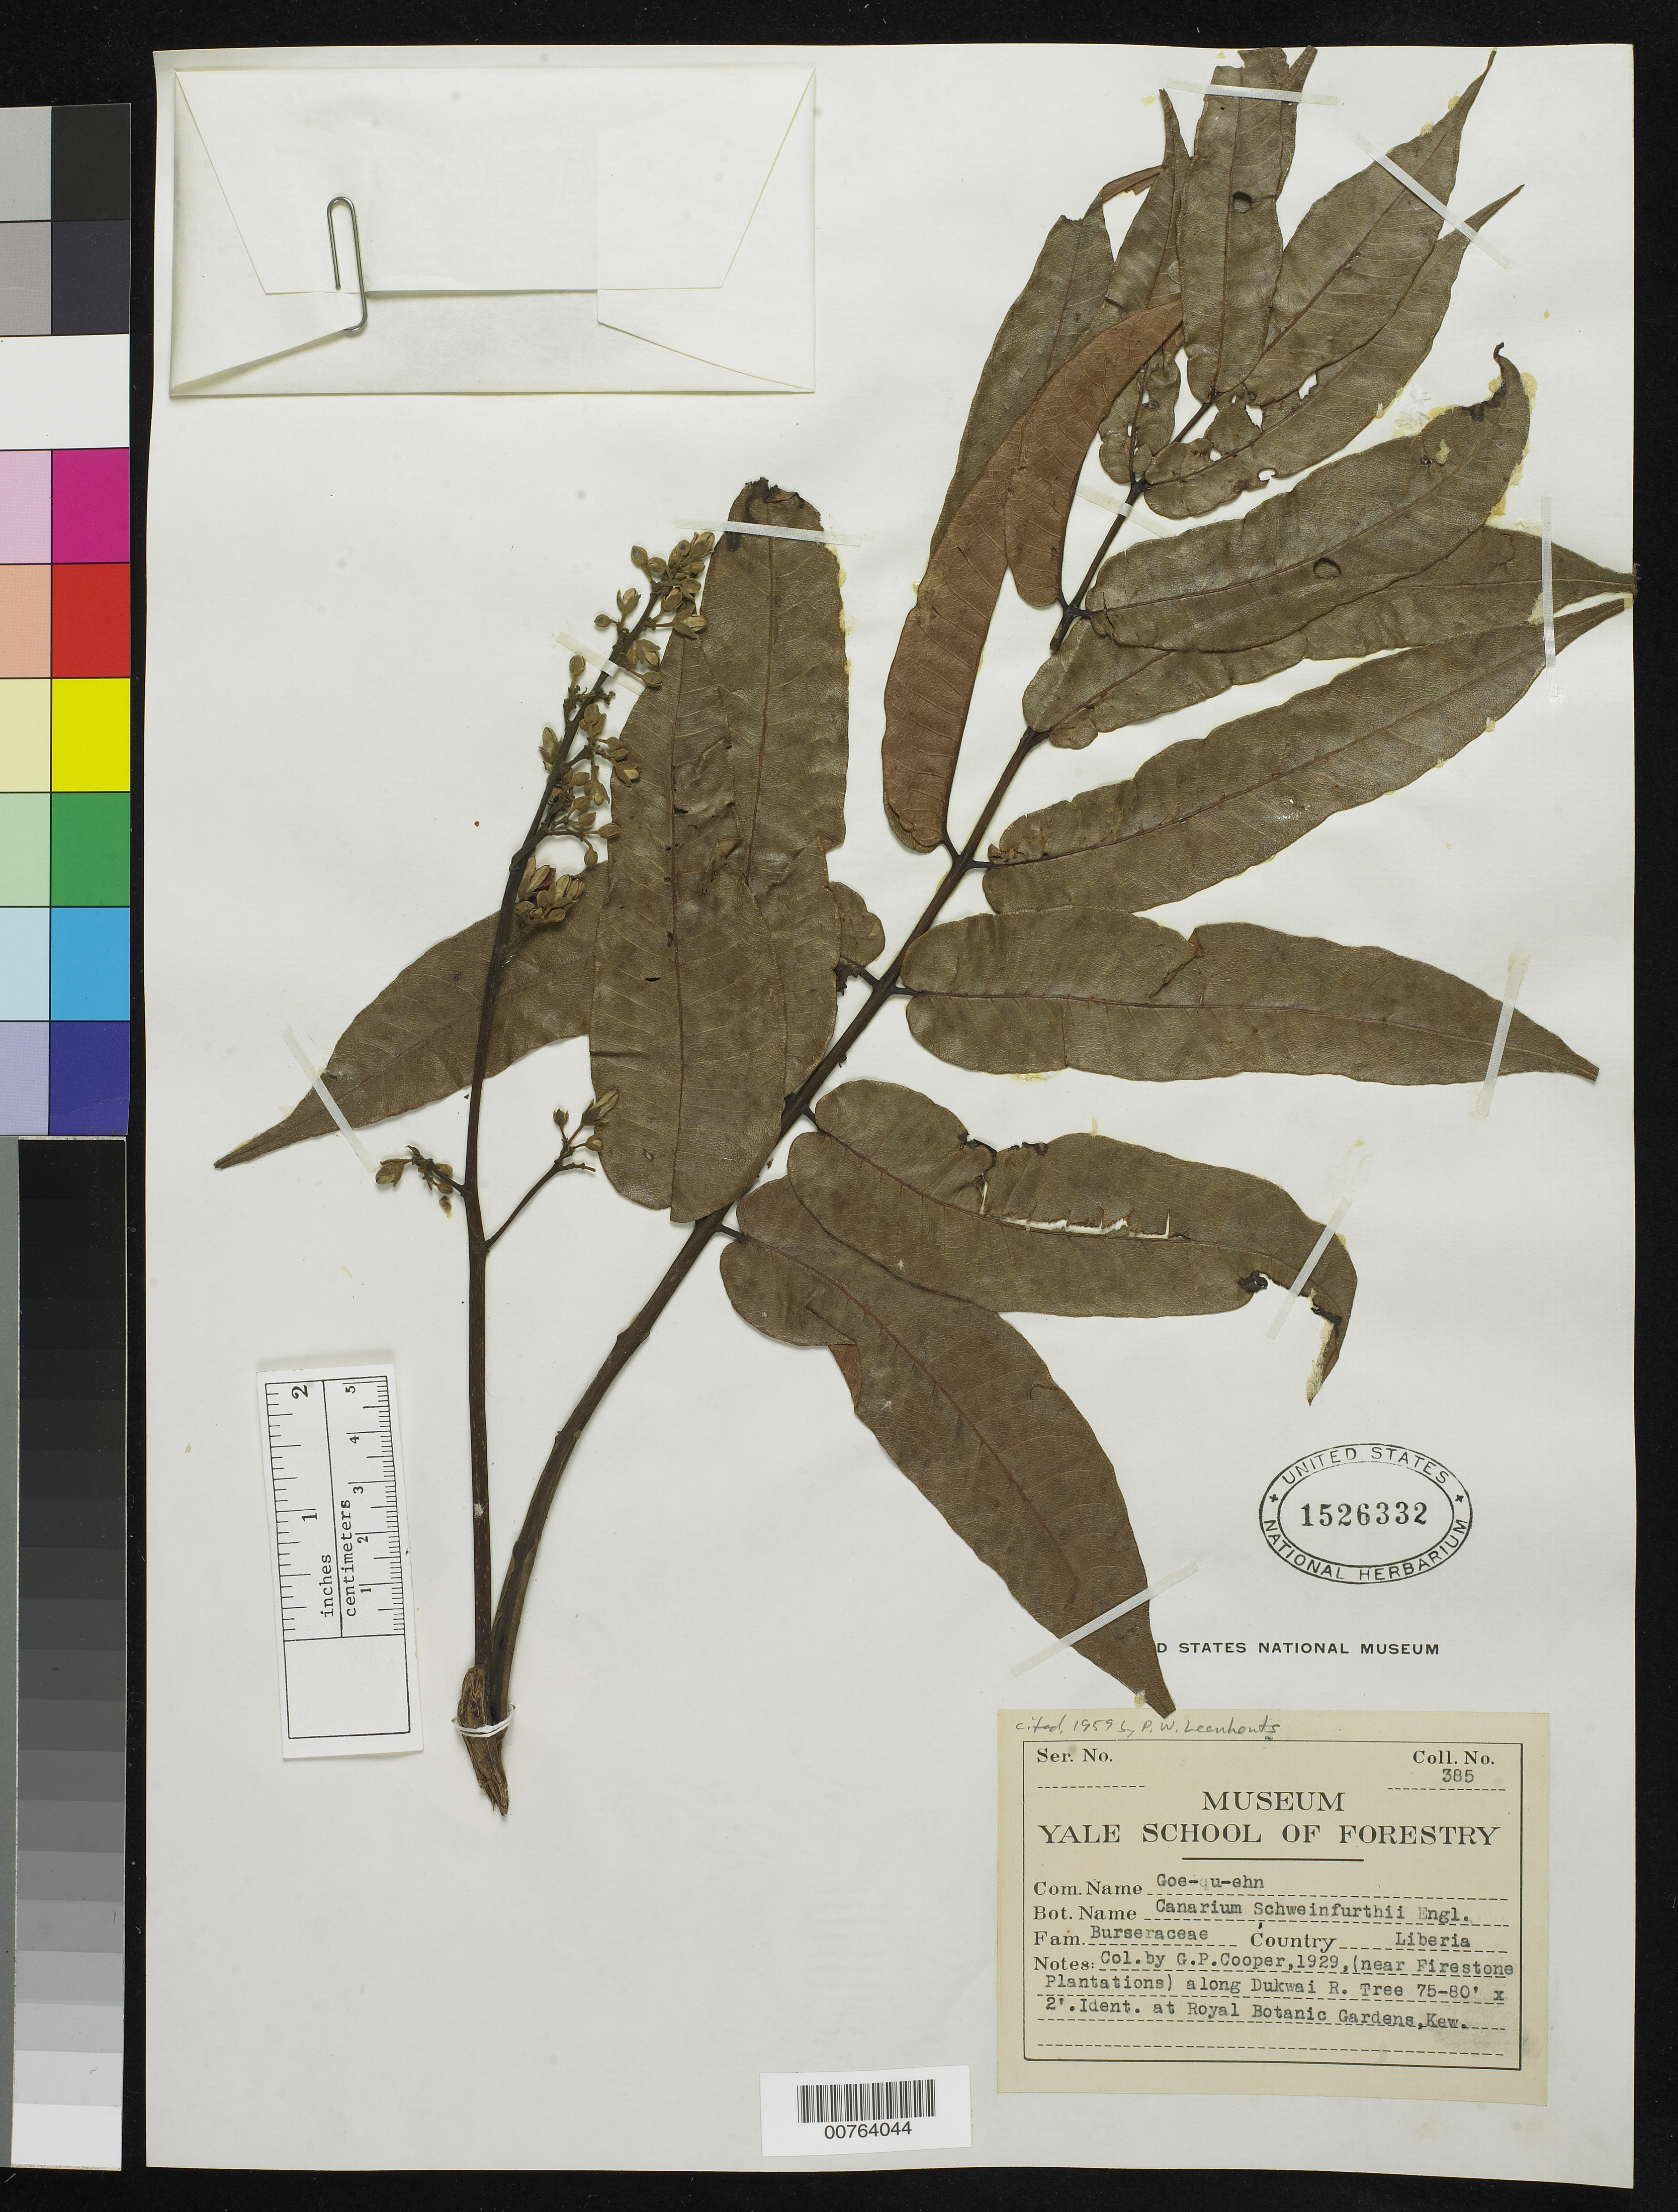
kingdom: Plantae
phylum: Tracheophyta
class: Magnoliopsida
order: Sapindales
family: Burseraceae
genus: Canarium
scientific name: Canarium schweinfurthii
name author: Engl.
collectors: G. Cooper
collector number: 385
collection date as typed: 1929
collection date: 1929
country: Liberia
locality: (near Firestone Plantations) along Dukwai River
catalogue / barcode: US 1526332